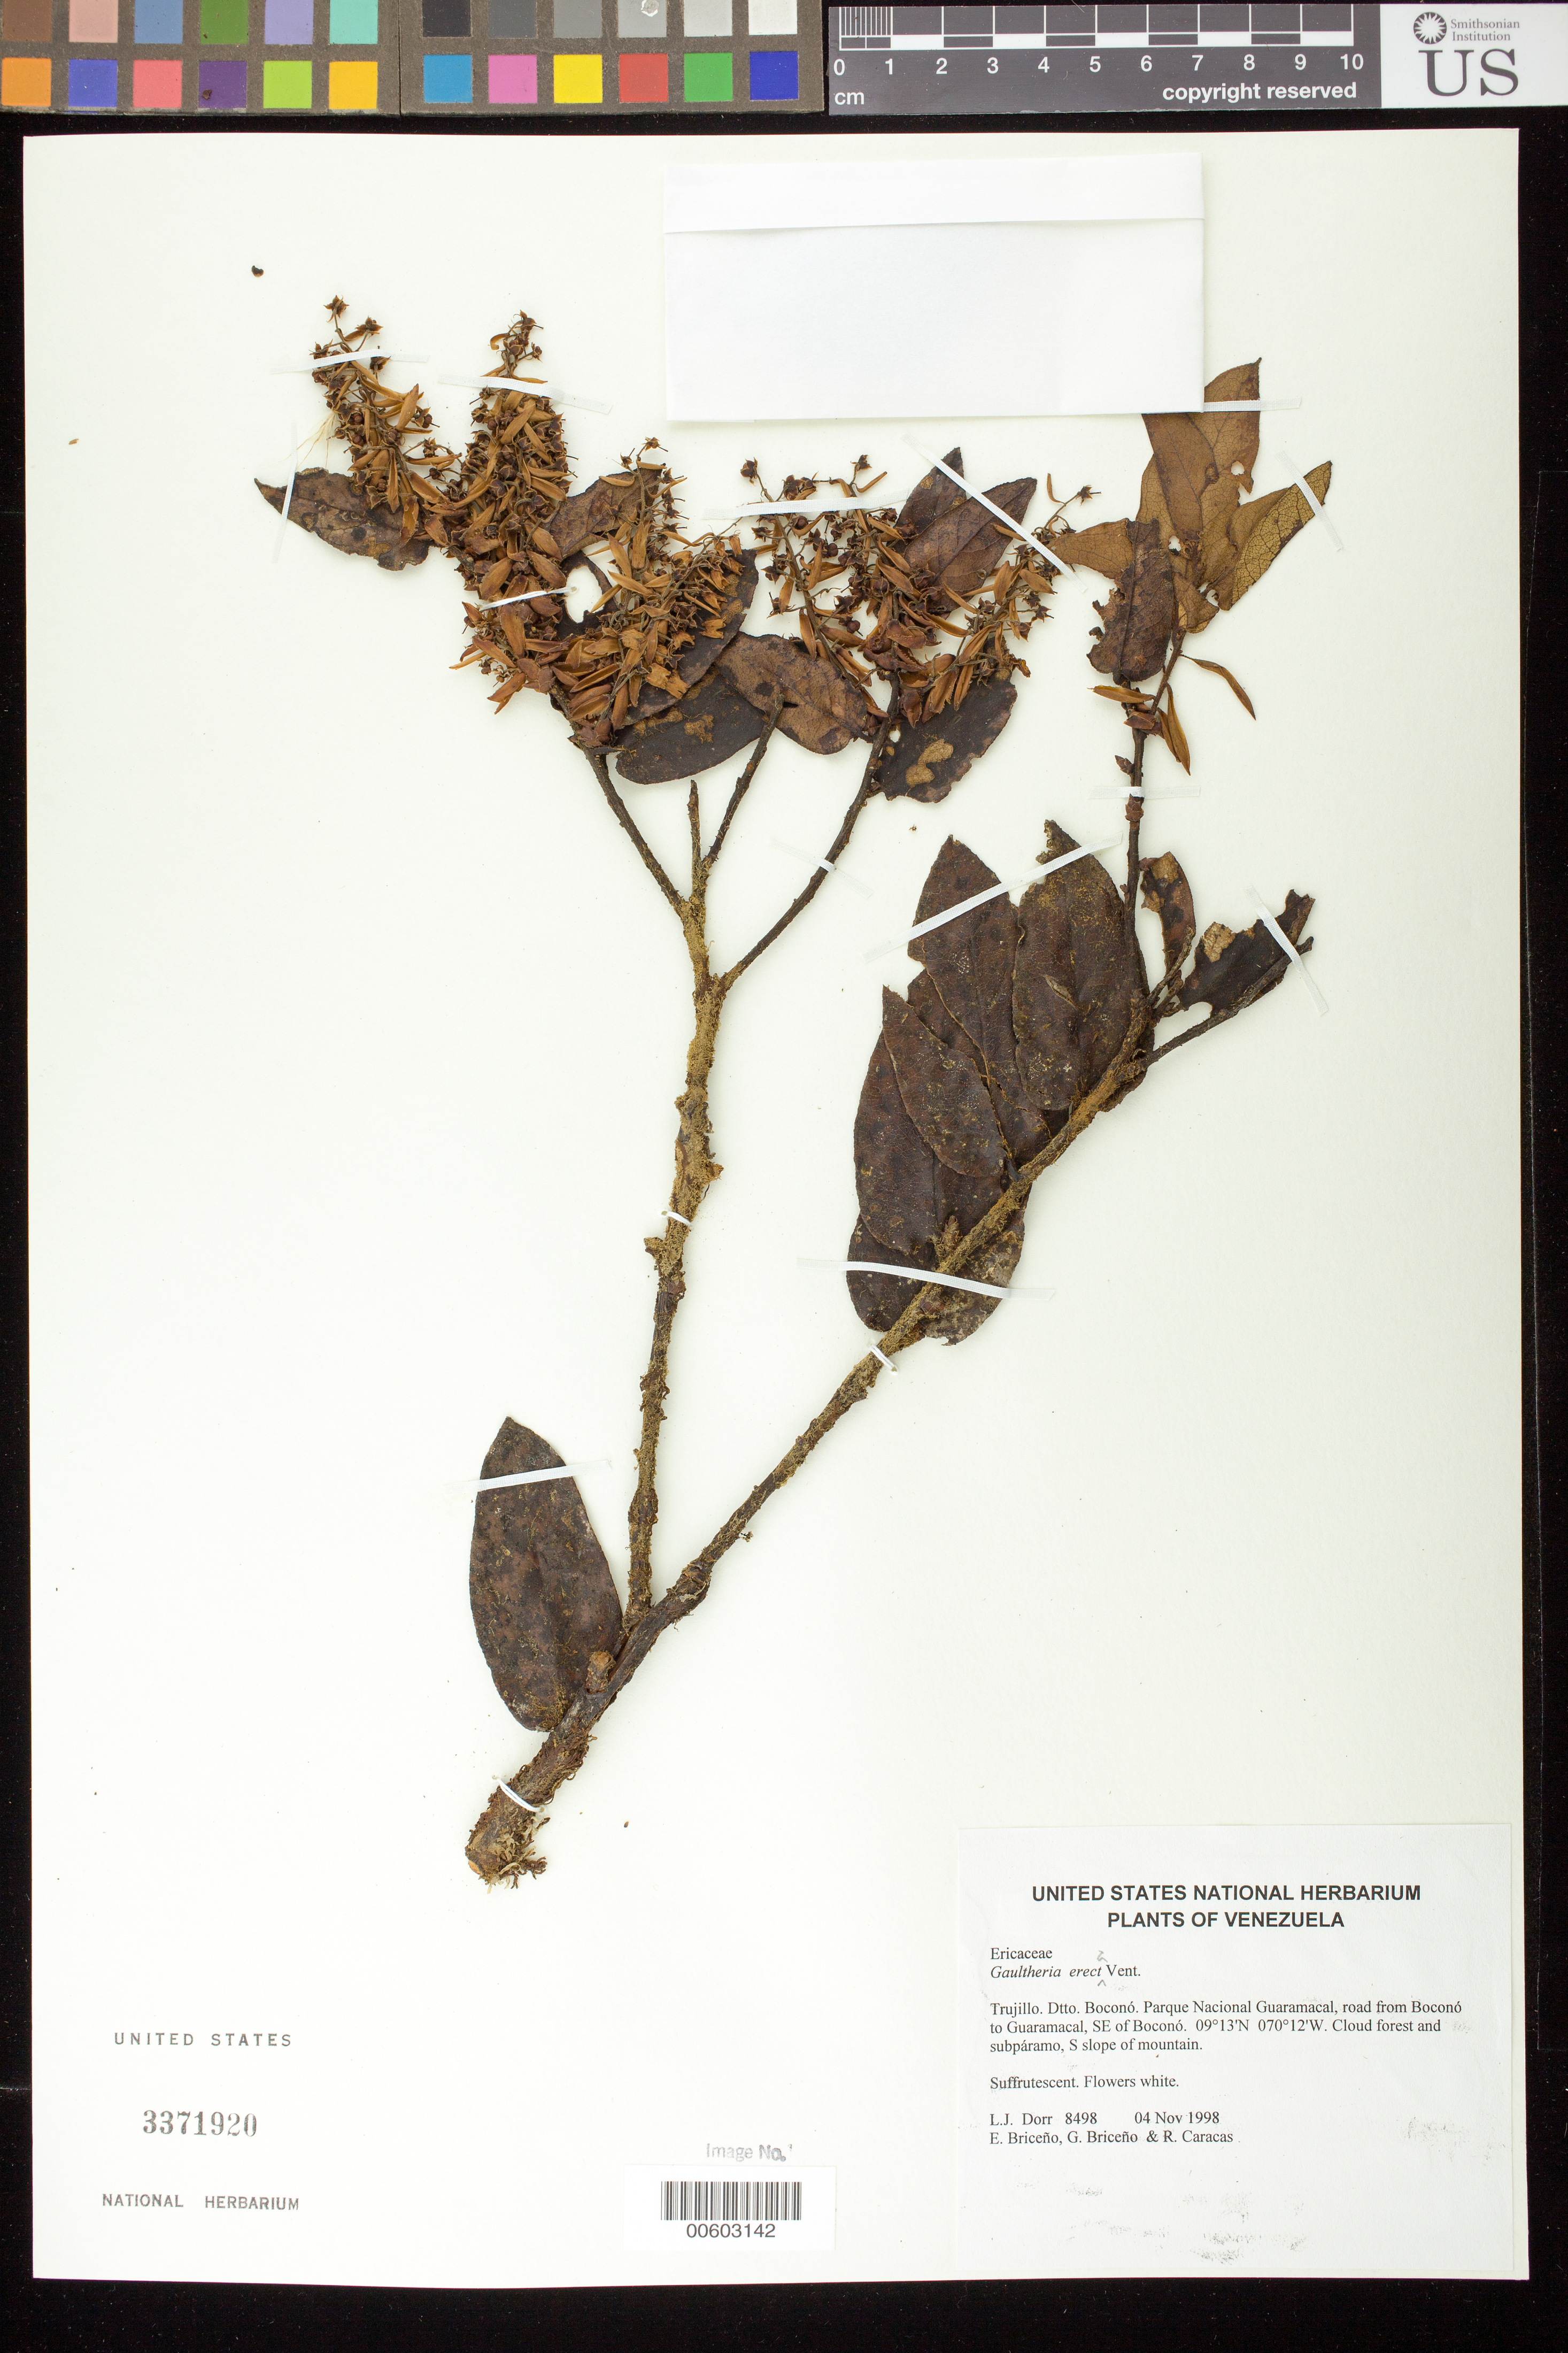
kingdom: Plantae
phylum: Tracheophyta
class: Magnoliopsida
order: Ericales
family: Ericaceae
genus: Gaultheria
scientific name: Gaultheria erecta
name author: Vent.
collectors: L. J. Dorr, E. Briceño, G. Briceño & R. Caracas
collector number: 8498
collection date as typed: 04 Nov 1998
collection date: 1998-11-04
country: Venezuela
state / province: Trujillo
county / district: Boconó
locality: Parque Nacional Guaramacal, road from Boconó to Guaramacal, SE of Boconó.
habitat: Cloud forest and subpáramo, S slope of mountain.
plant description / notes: PORT, US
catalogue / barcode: US 3371920